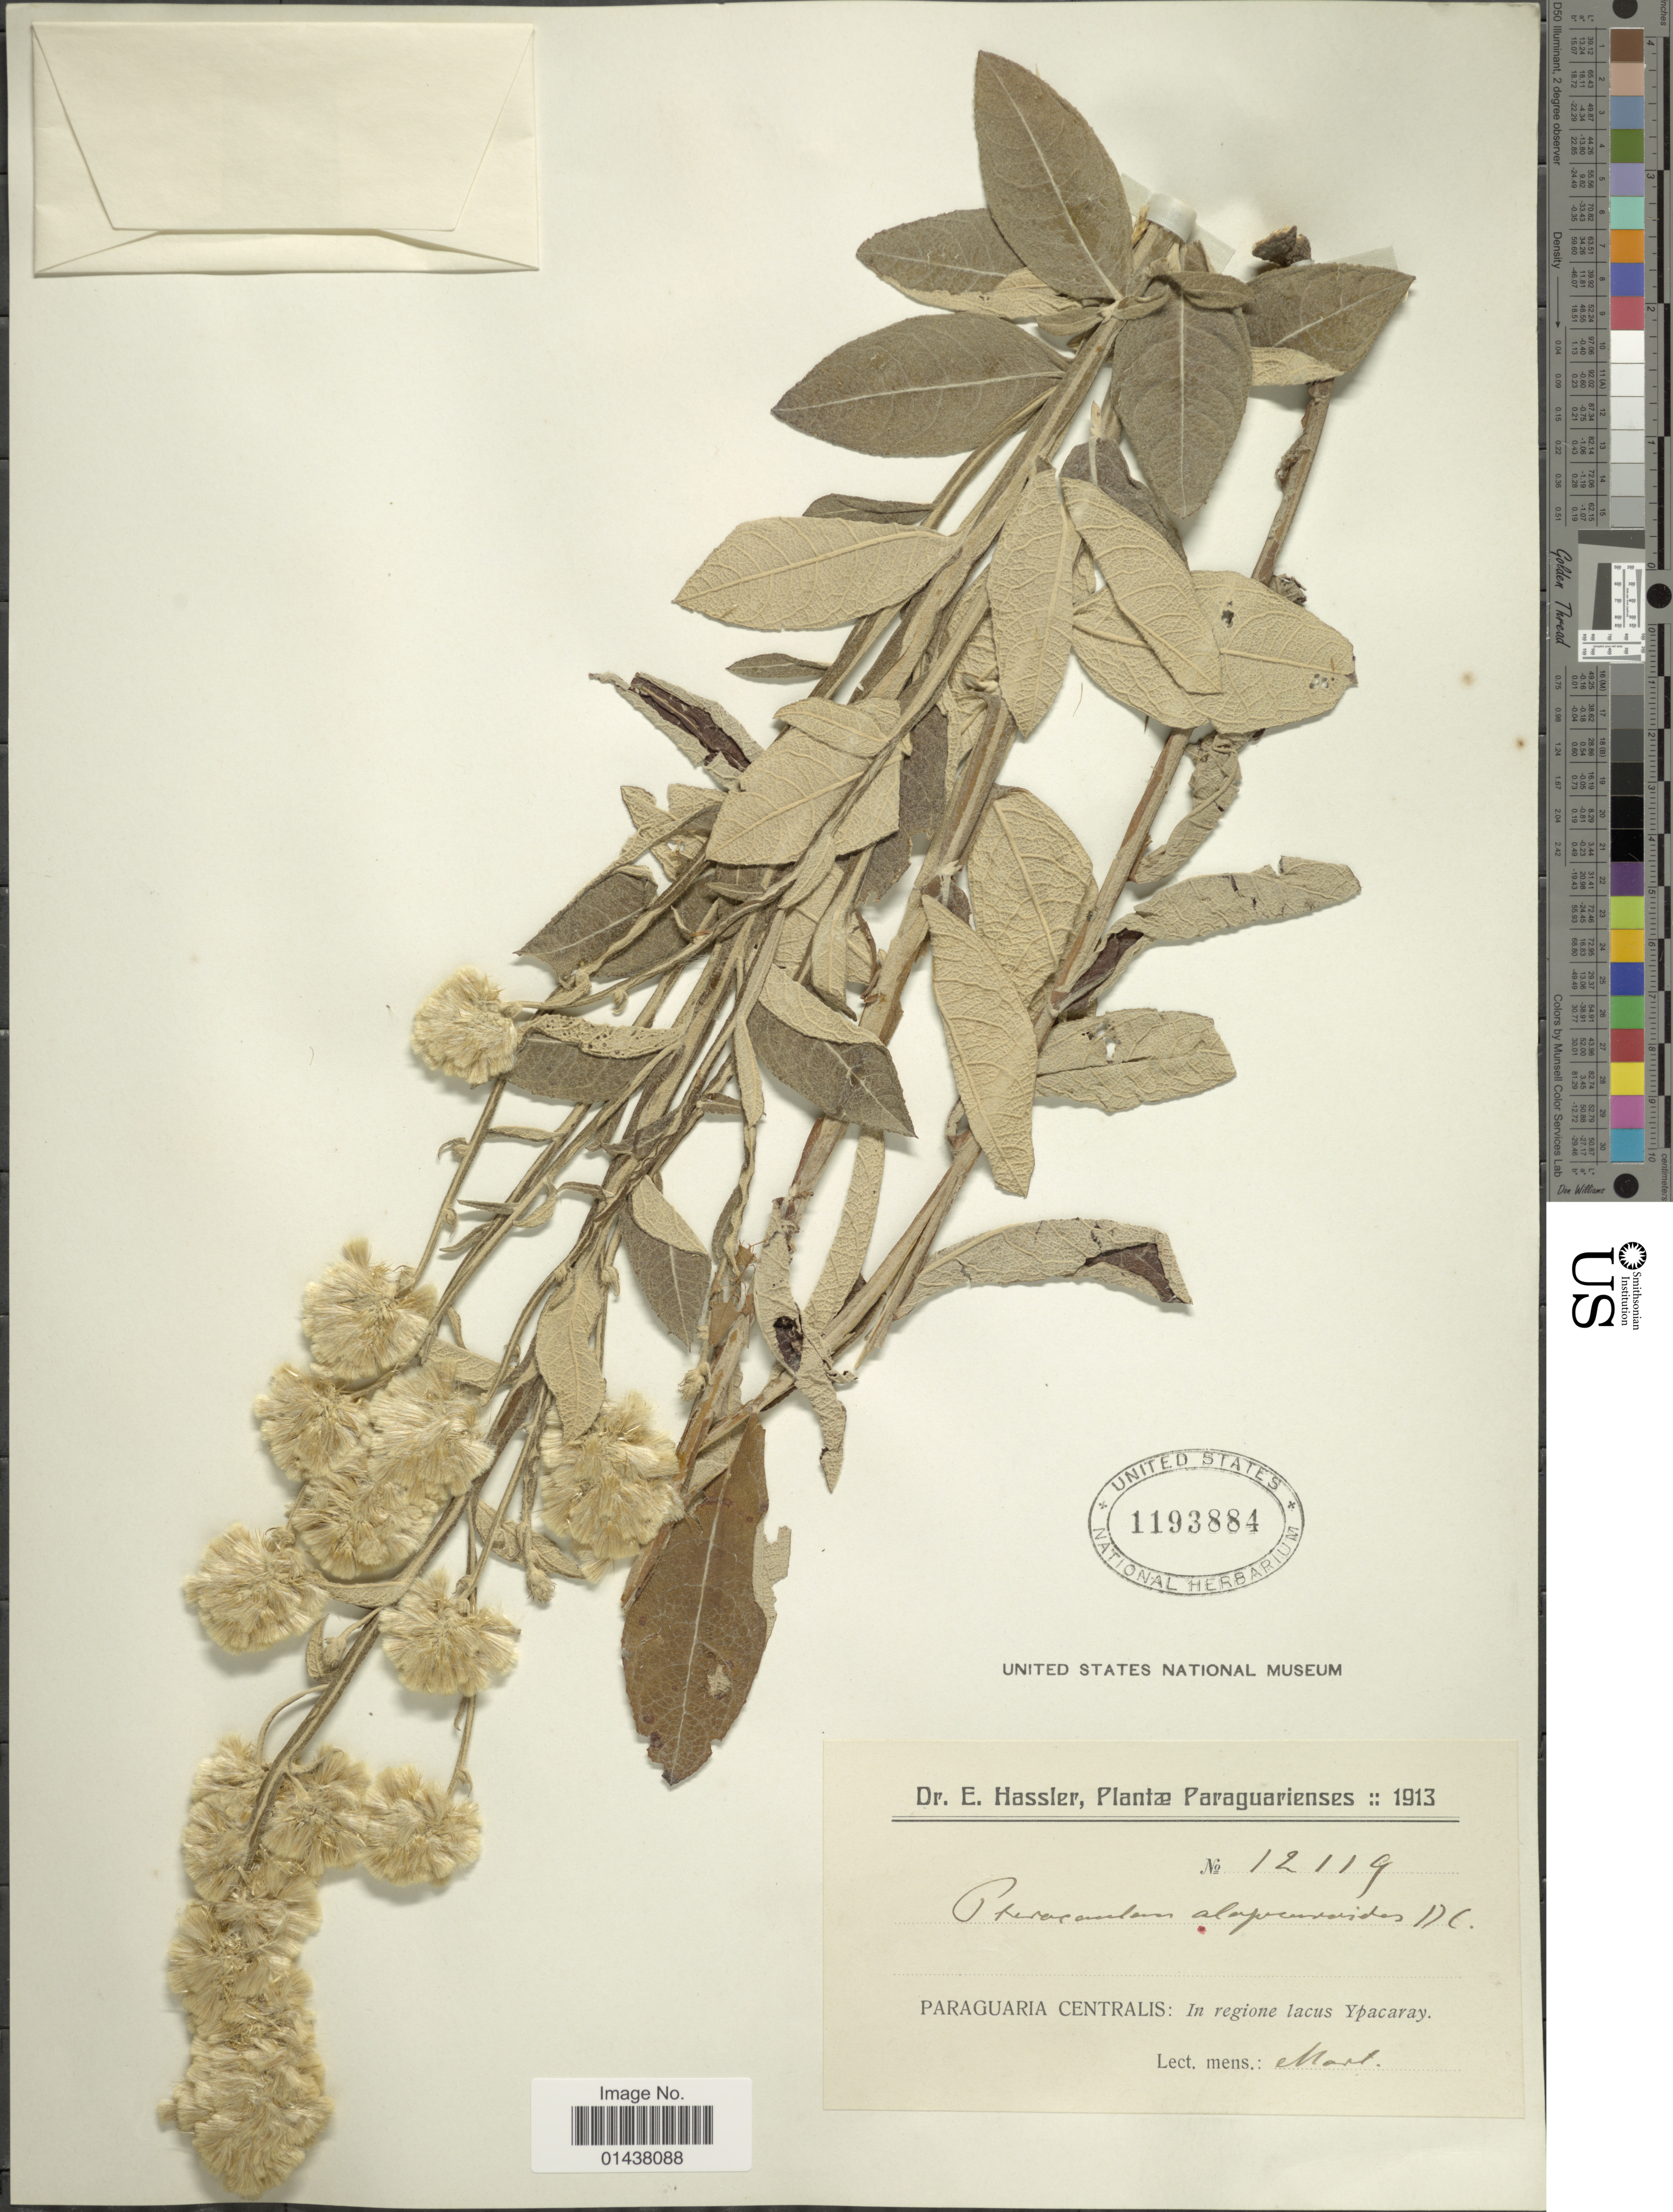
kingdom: Plantae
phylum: Tracheophyta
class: Magnoliopsida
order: Asterales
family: Asteraceae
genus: Pterocaulon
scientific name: Pterocaulon alopecuroides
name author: (Lam.) DC.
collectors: E. Hassler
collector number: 12119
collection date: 1913-03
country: Paraguay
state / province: Paraguari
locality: Paraguaria Centralis: in regione lacus Ypacaray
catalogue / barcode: US 1193884